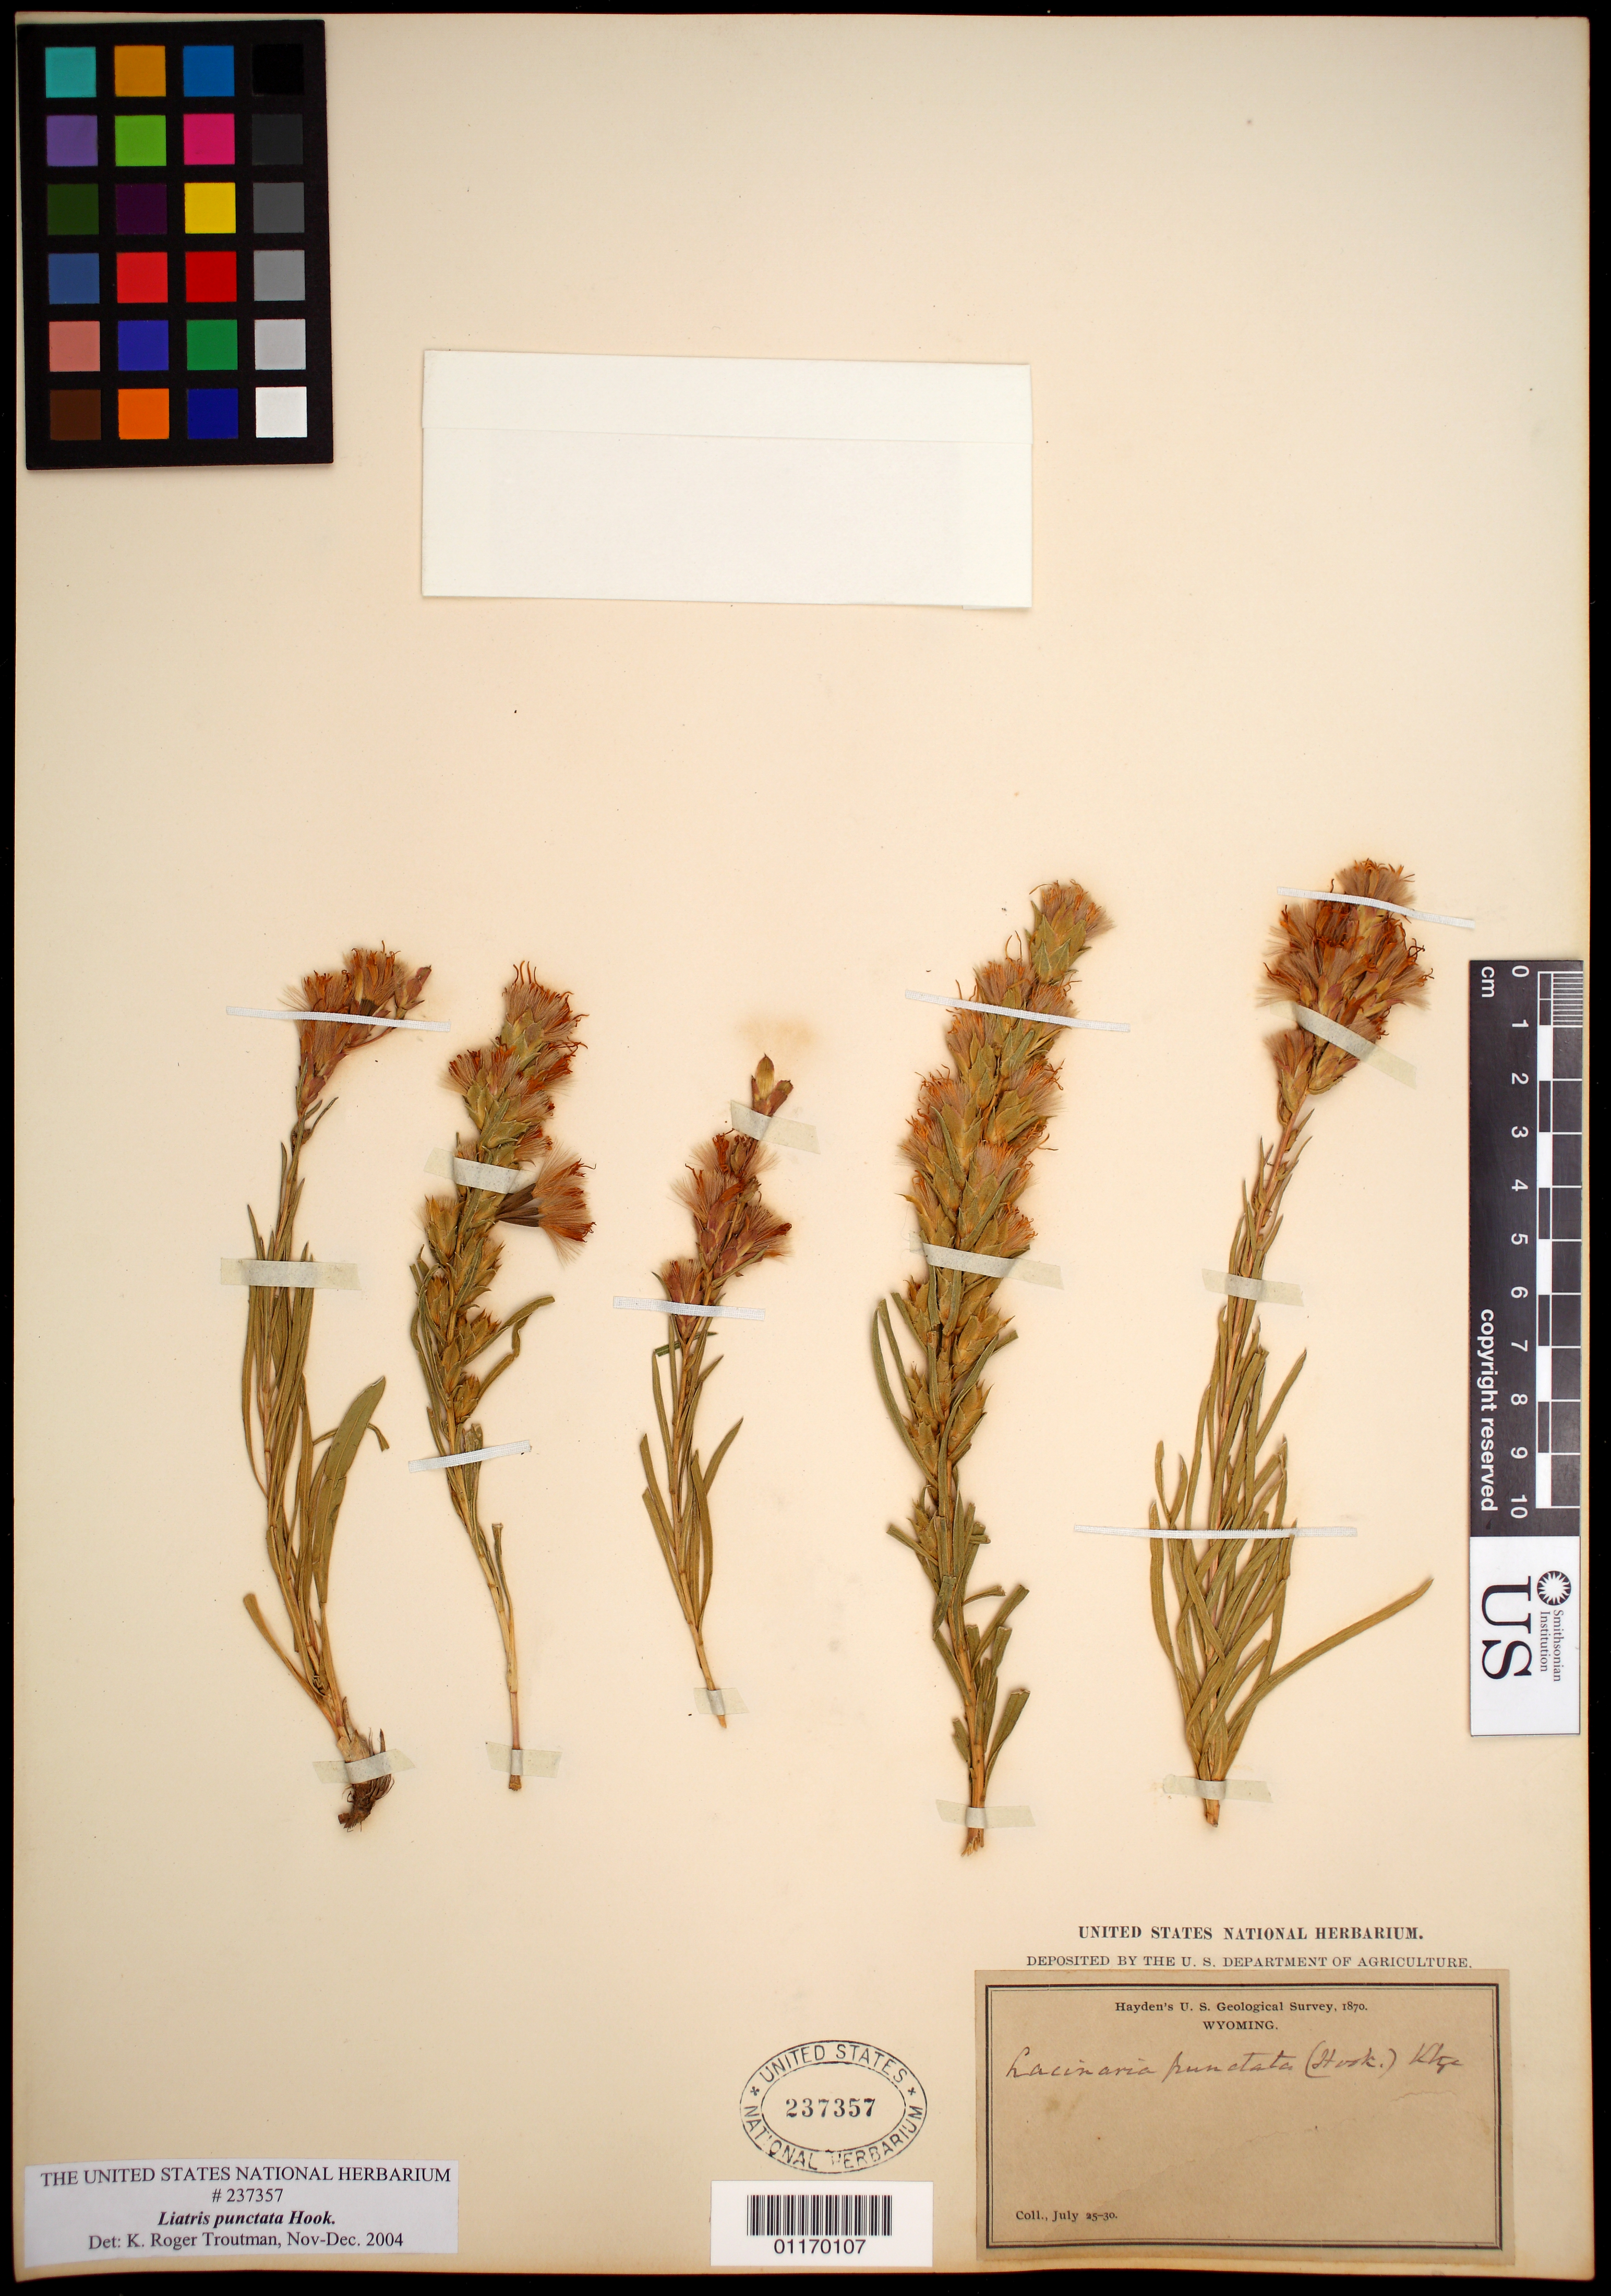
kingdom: Plantae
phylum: Tracheophyta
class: Magnoliopsida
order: Asterales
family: Asteraceae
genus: Liatris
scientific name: Liatris punctata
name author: Hook.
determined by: Troutman, K. Roger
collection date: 1870-07-25/1870-07-30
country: United States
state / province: Wyoming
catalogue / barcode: US 237357